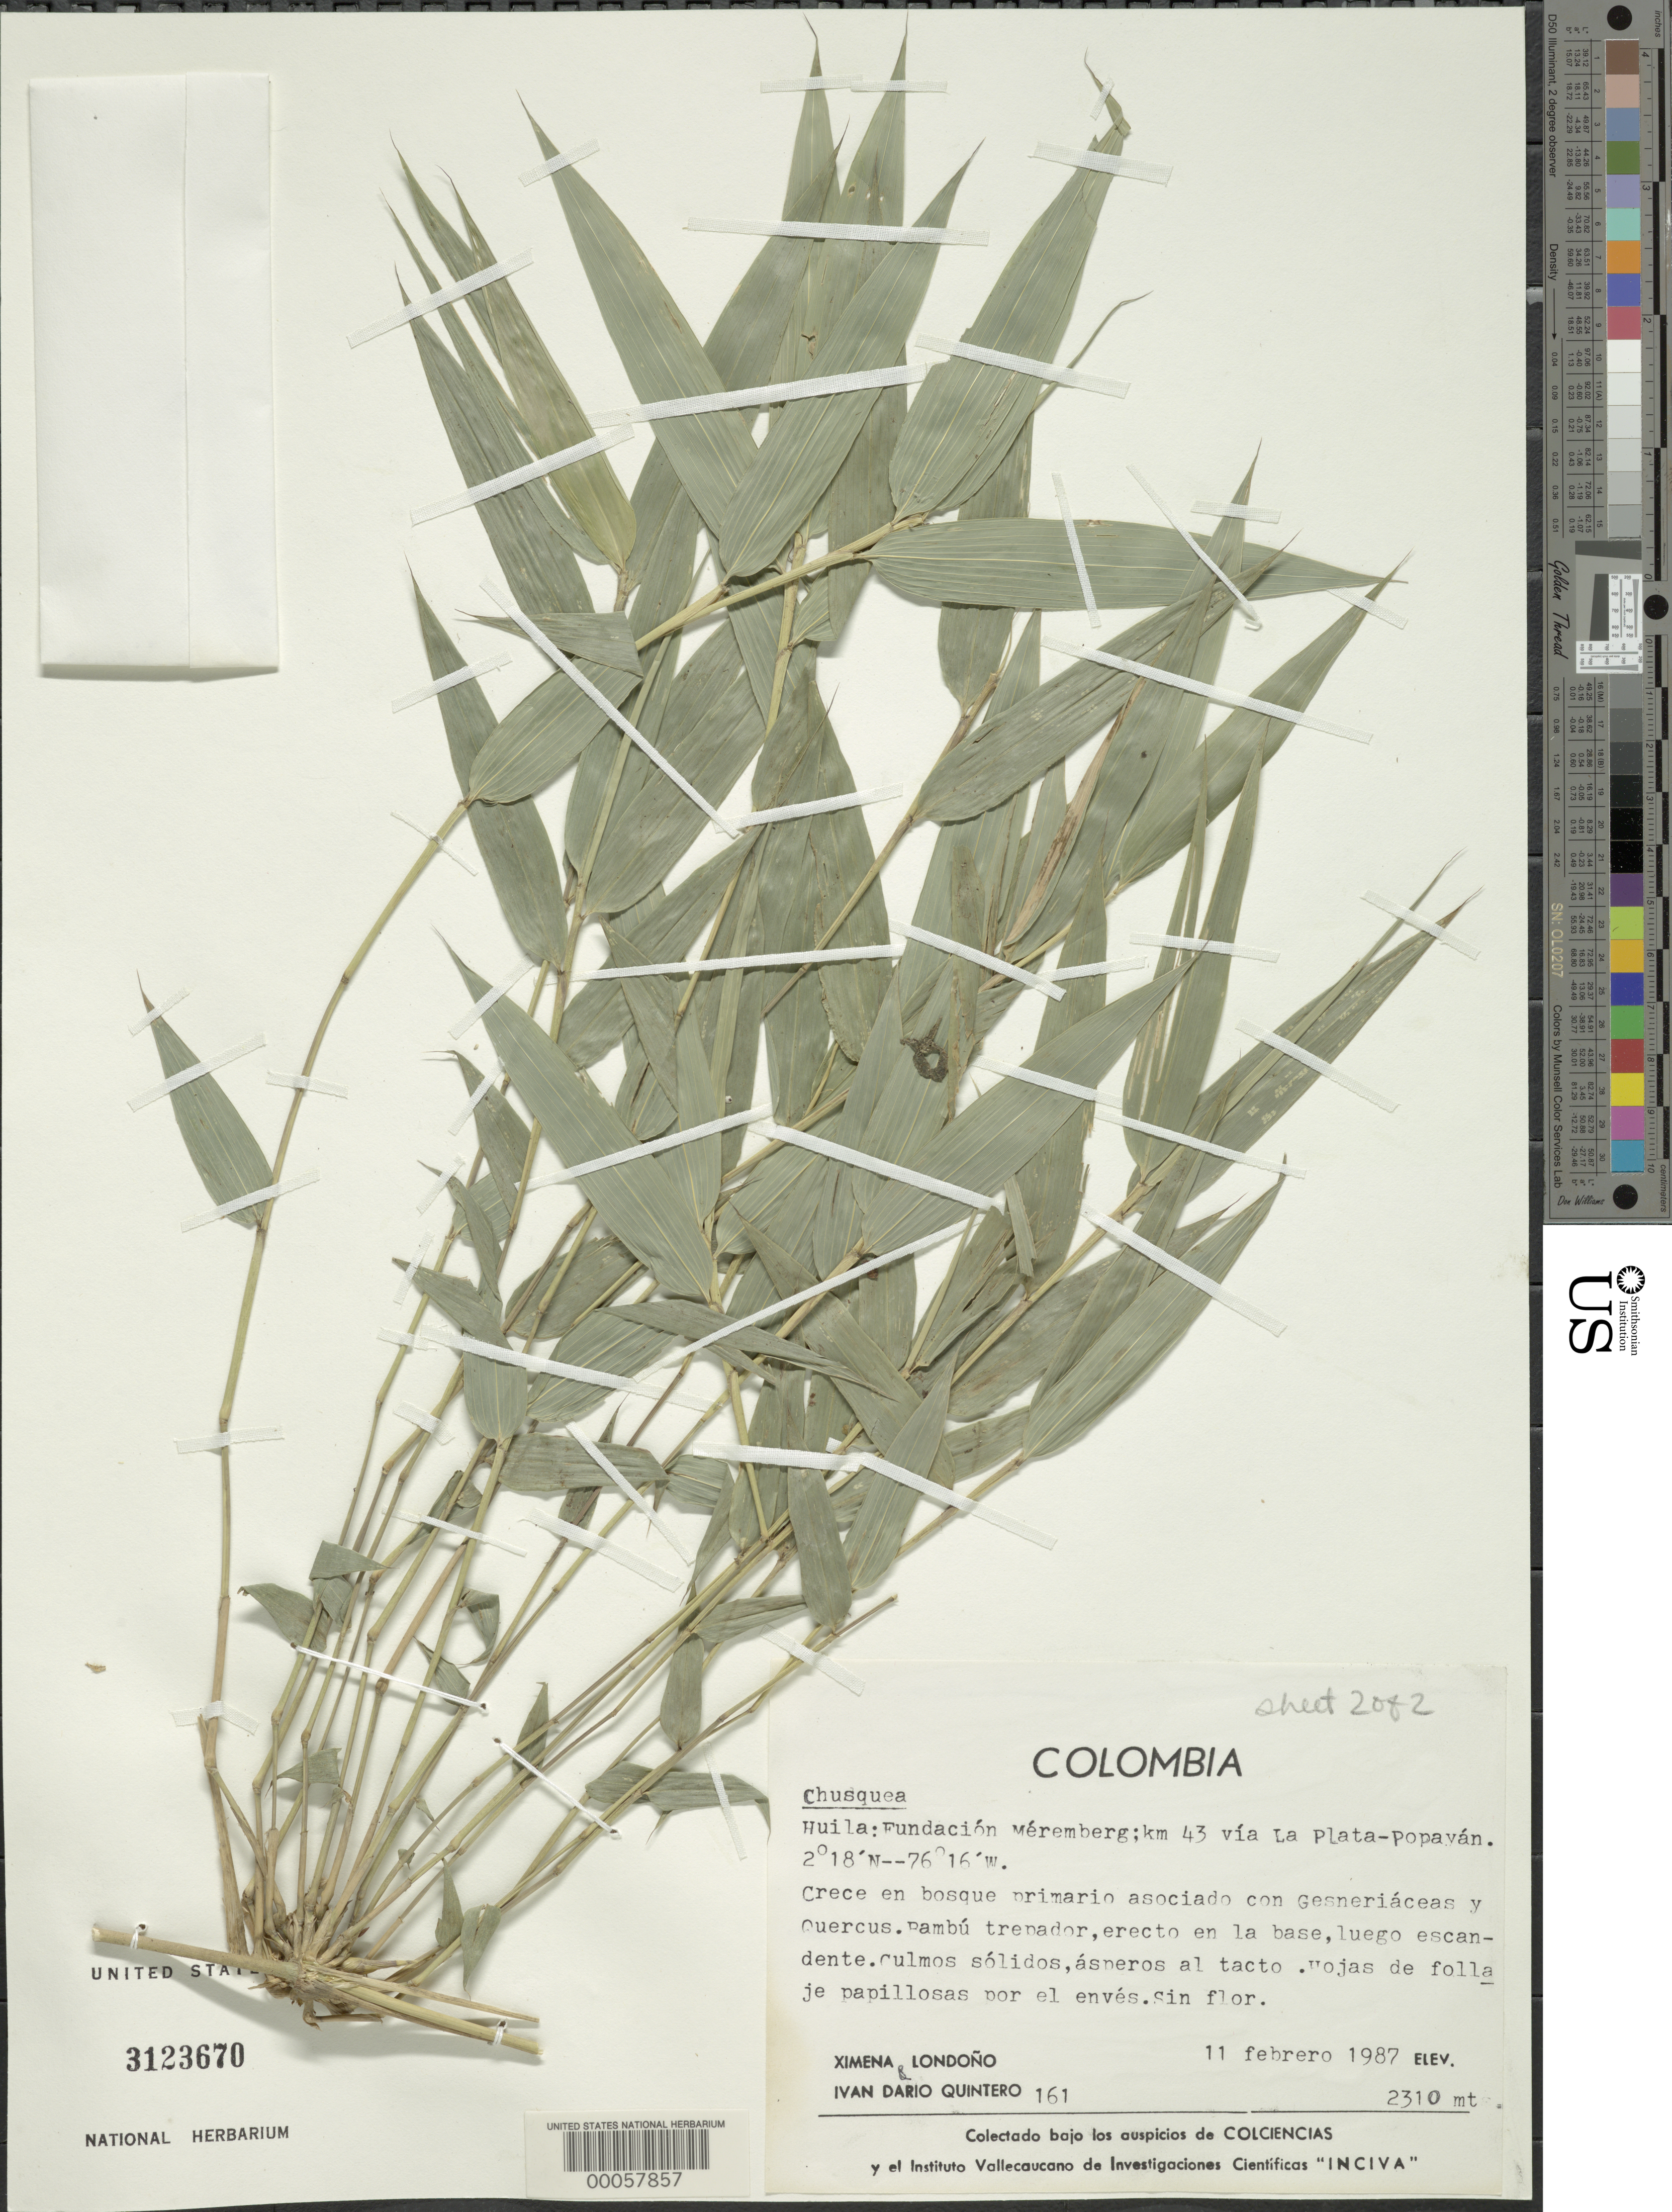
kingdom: Plantae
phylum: Tracheophyta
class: Liliopsida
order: Poales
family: Poaceae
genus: Chusquea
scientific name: Chusquea sp.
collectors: X. Londoño & I. Quintero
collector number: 161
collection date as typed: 11 Feb 1987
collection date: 1987-02-11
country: Colombia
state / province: Huila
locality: Fundacion Meremberg, km 43 via la Plata-Popayan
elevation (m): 2310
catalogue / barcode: US 3123670